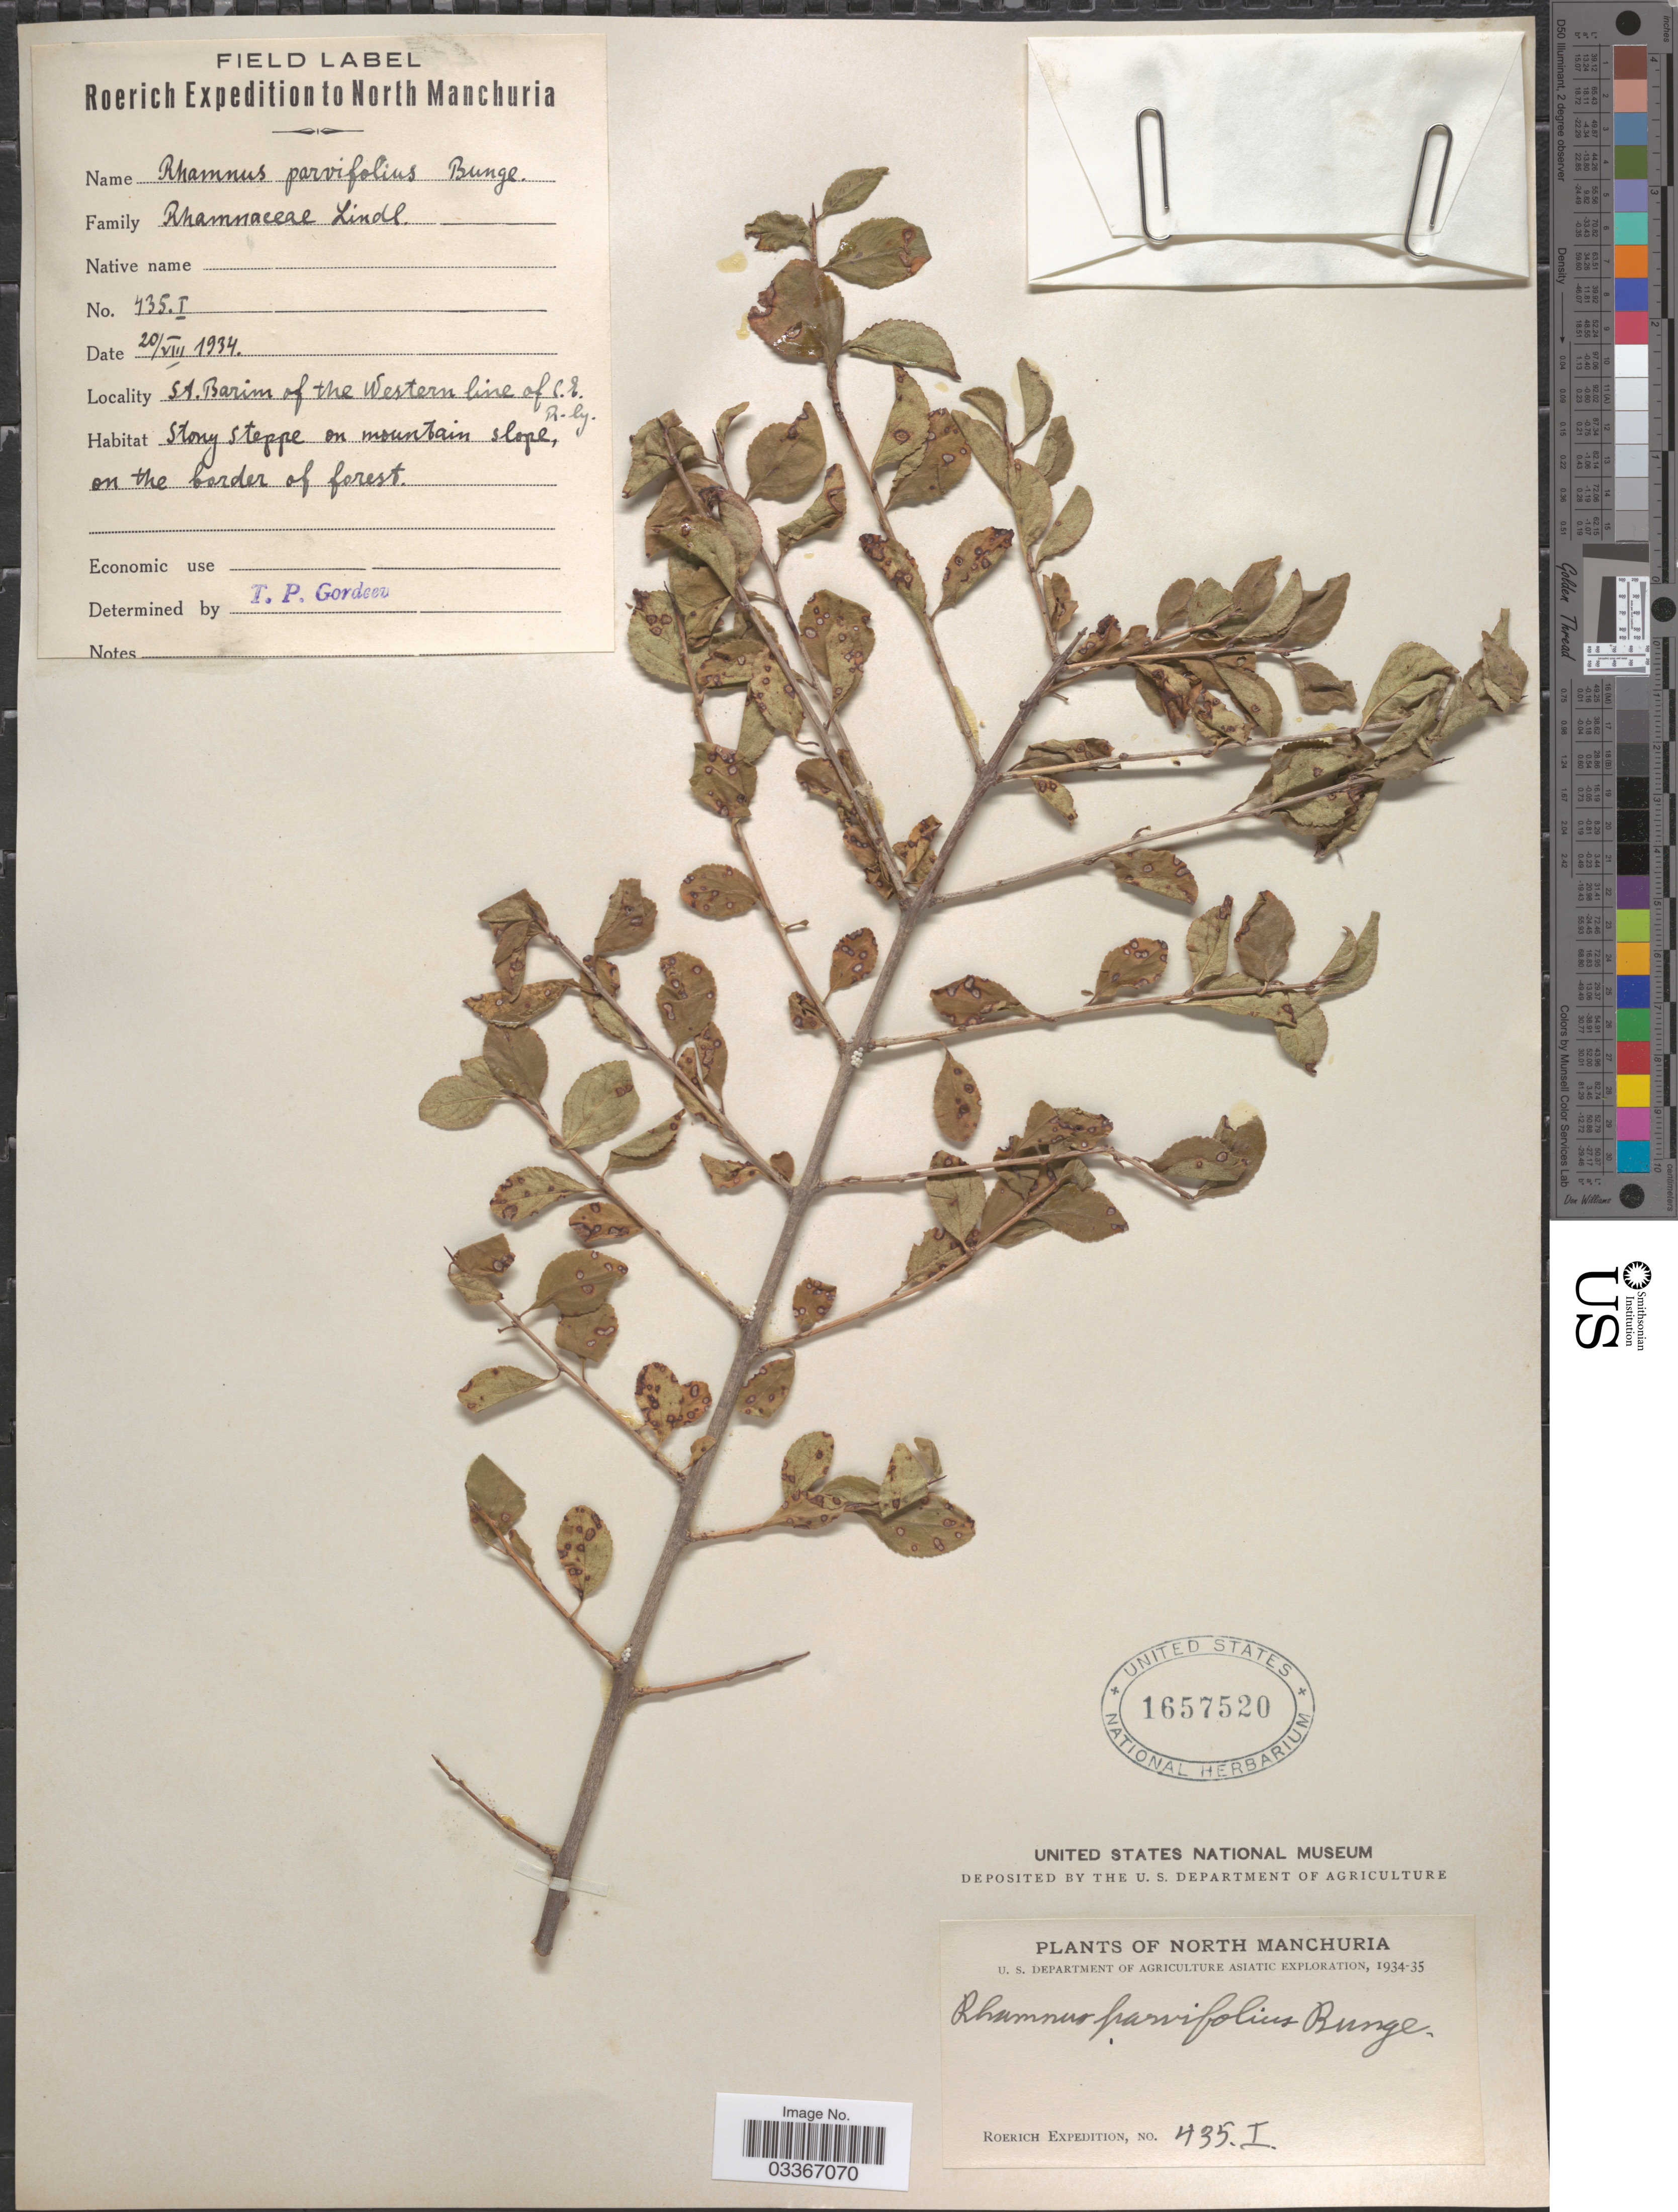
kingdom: Plantae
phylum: Tracheophyta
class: Magnoliopsida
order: Rosales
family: Rhamnaceae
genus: Rhamnus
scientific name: Rhamnus parvifolia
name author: Bunge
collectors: Roerich Expedition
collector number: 435I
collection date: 1934-08-20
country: China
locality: North Manchuria. St. Barim of the Western line of C.I.R.ly (Chinese Eastern Railway)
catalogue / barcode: US 1657520